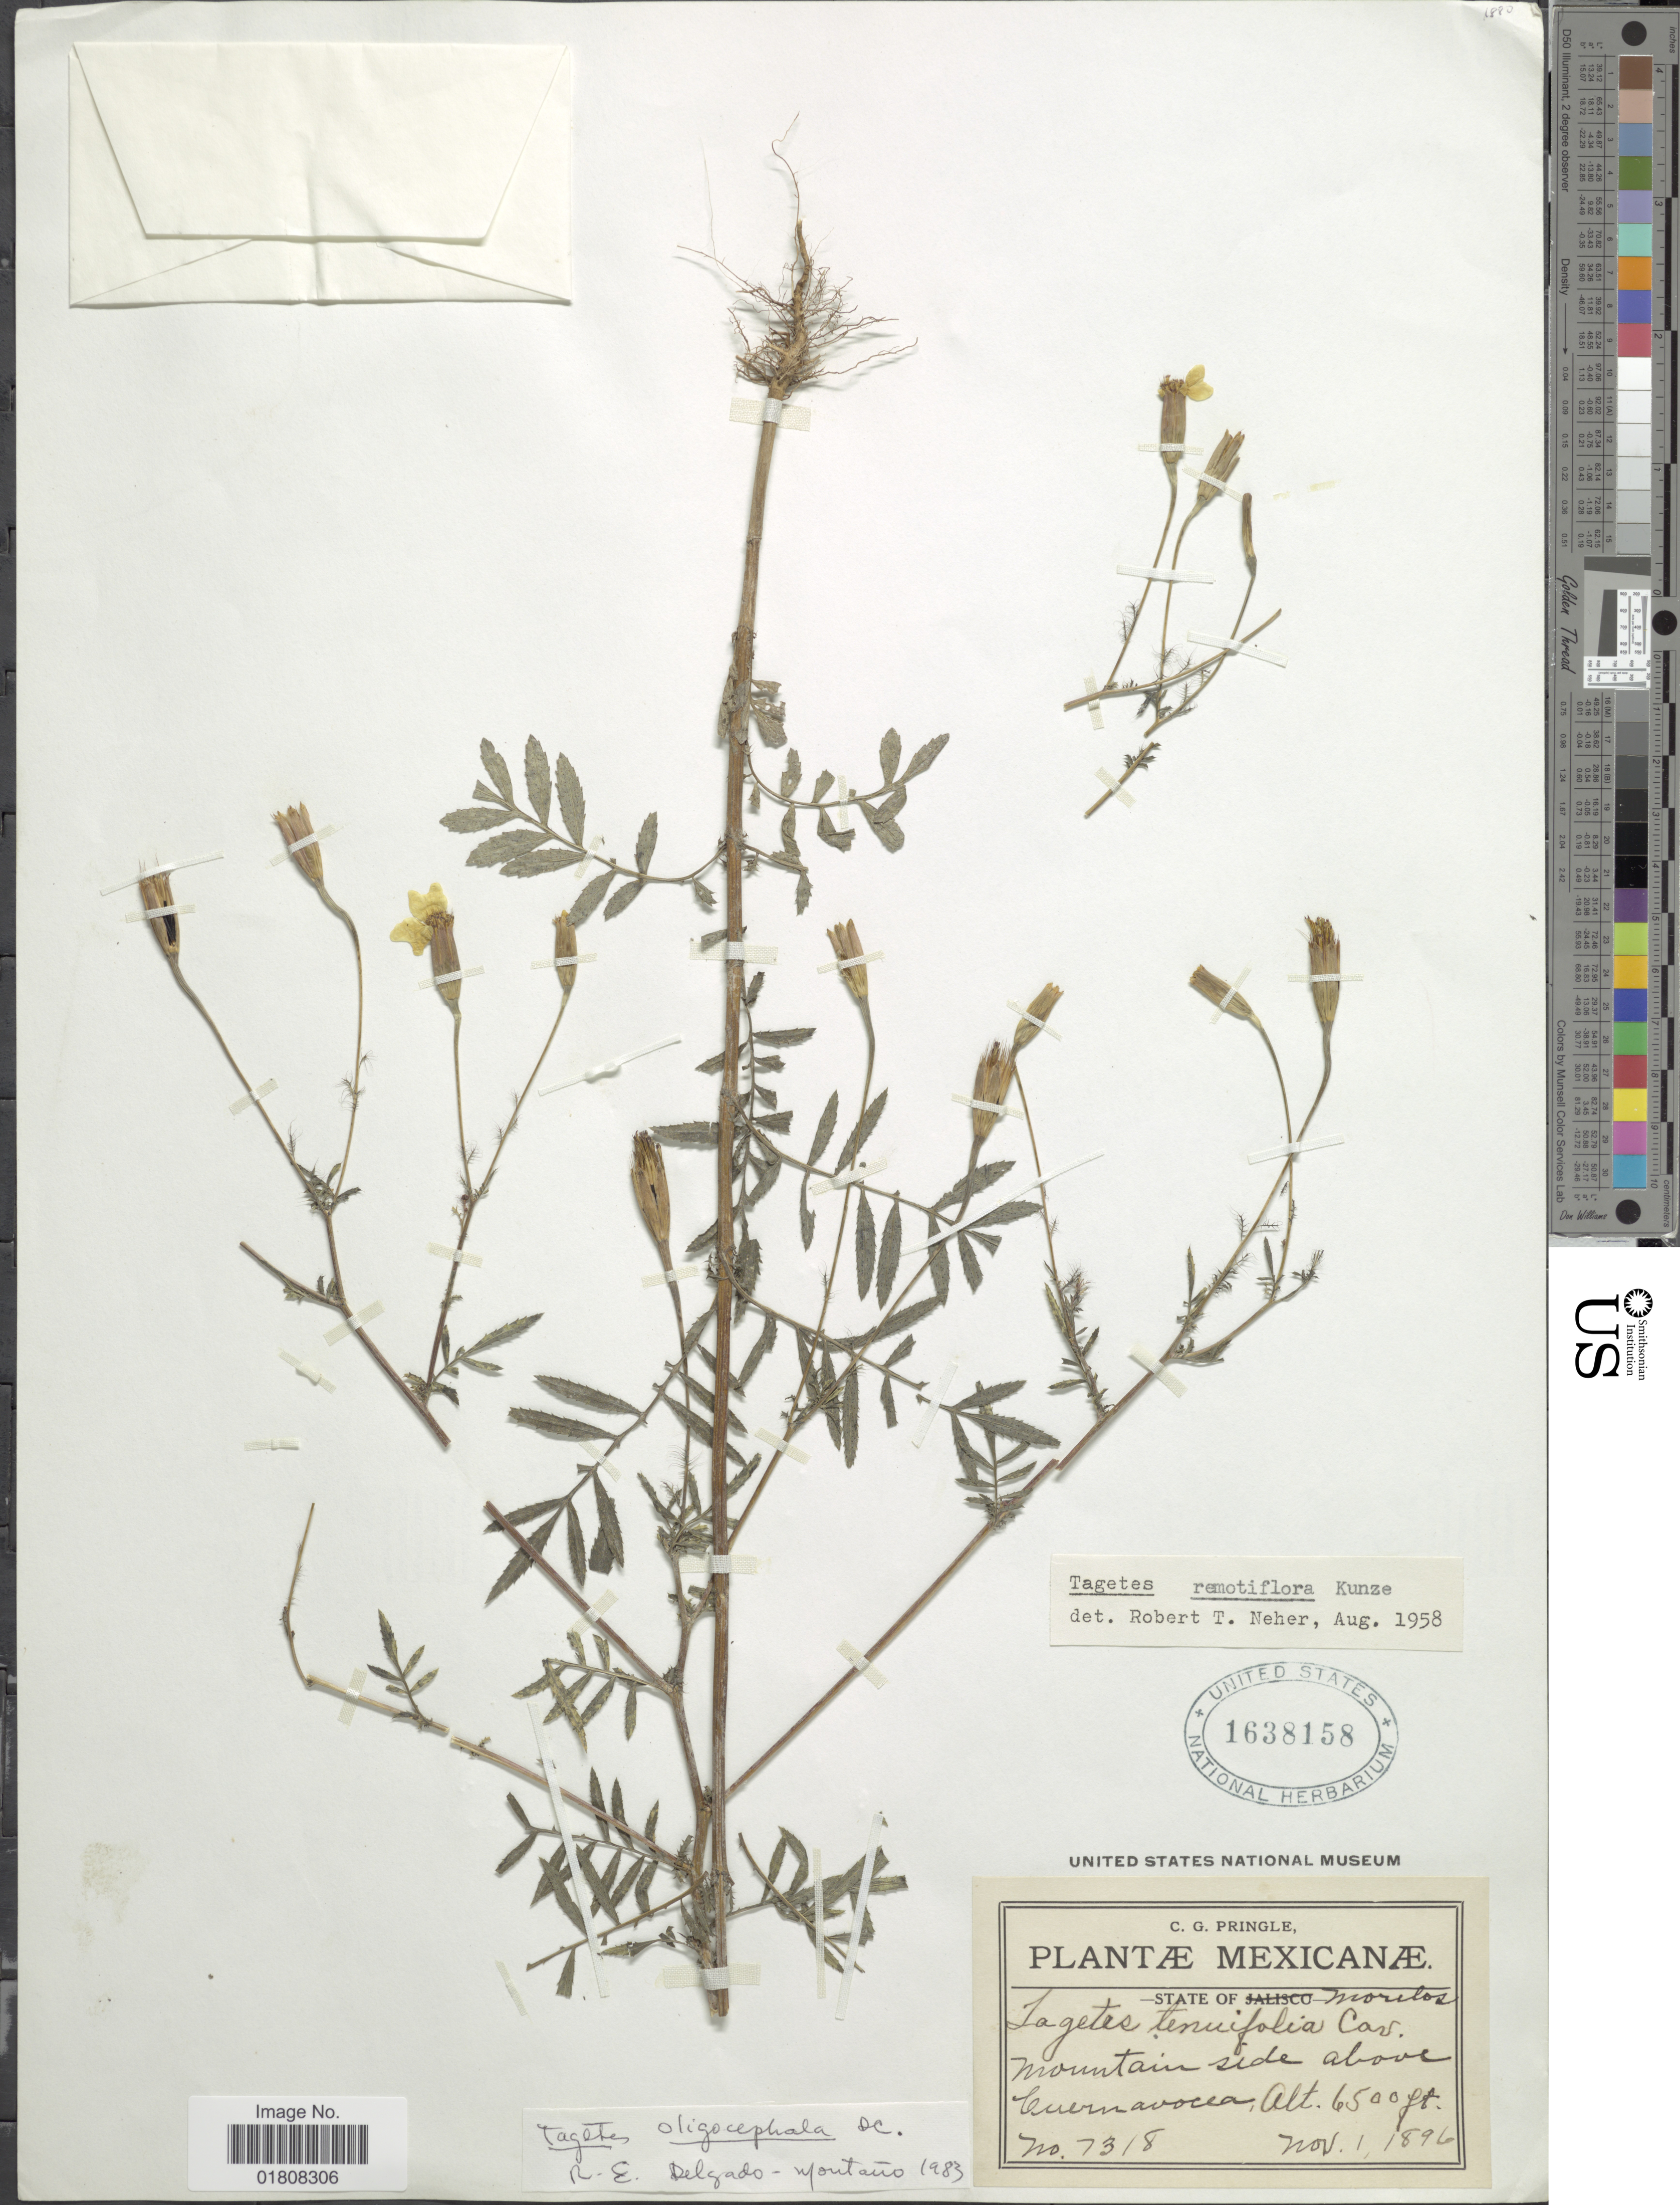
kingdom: Plantae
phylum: Tracheophyta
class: Magnoliopsida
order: Asterales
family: Asteraceae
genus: Tagetes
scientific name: Tagetes oligocephala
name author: DC.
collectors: C. G. Pringle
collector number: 7318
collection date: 1896-11-01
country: Mexico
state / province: Morelos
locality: Mountain side above Cuernavaca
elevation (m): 1981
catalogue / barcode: US 1638158